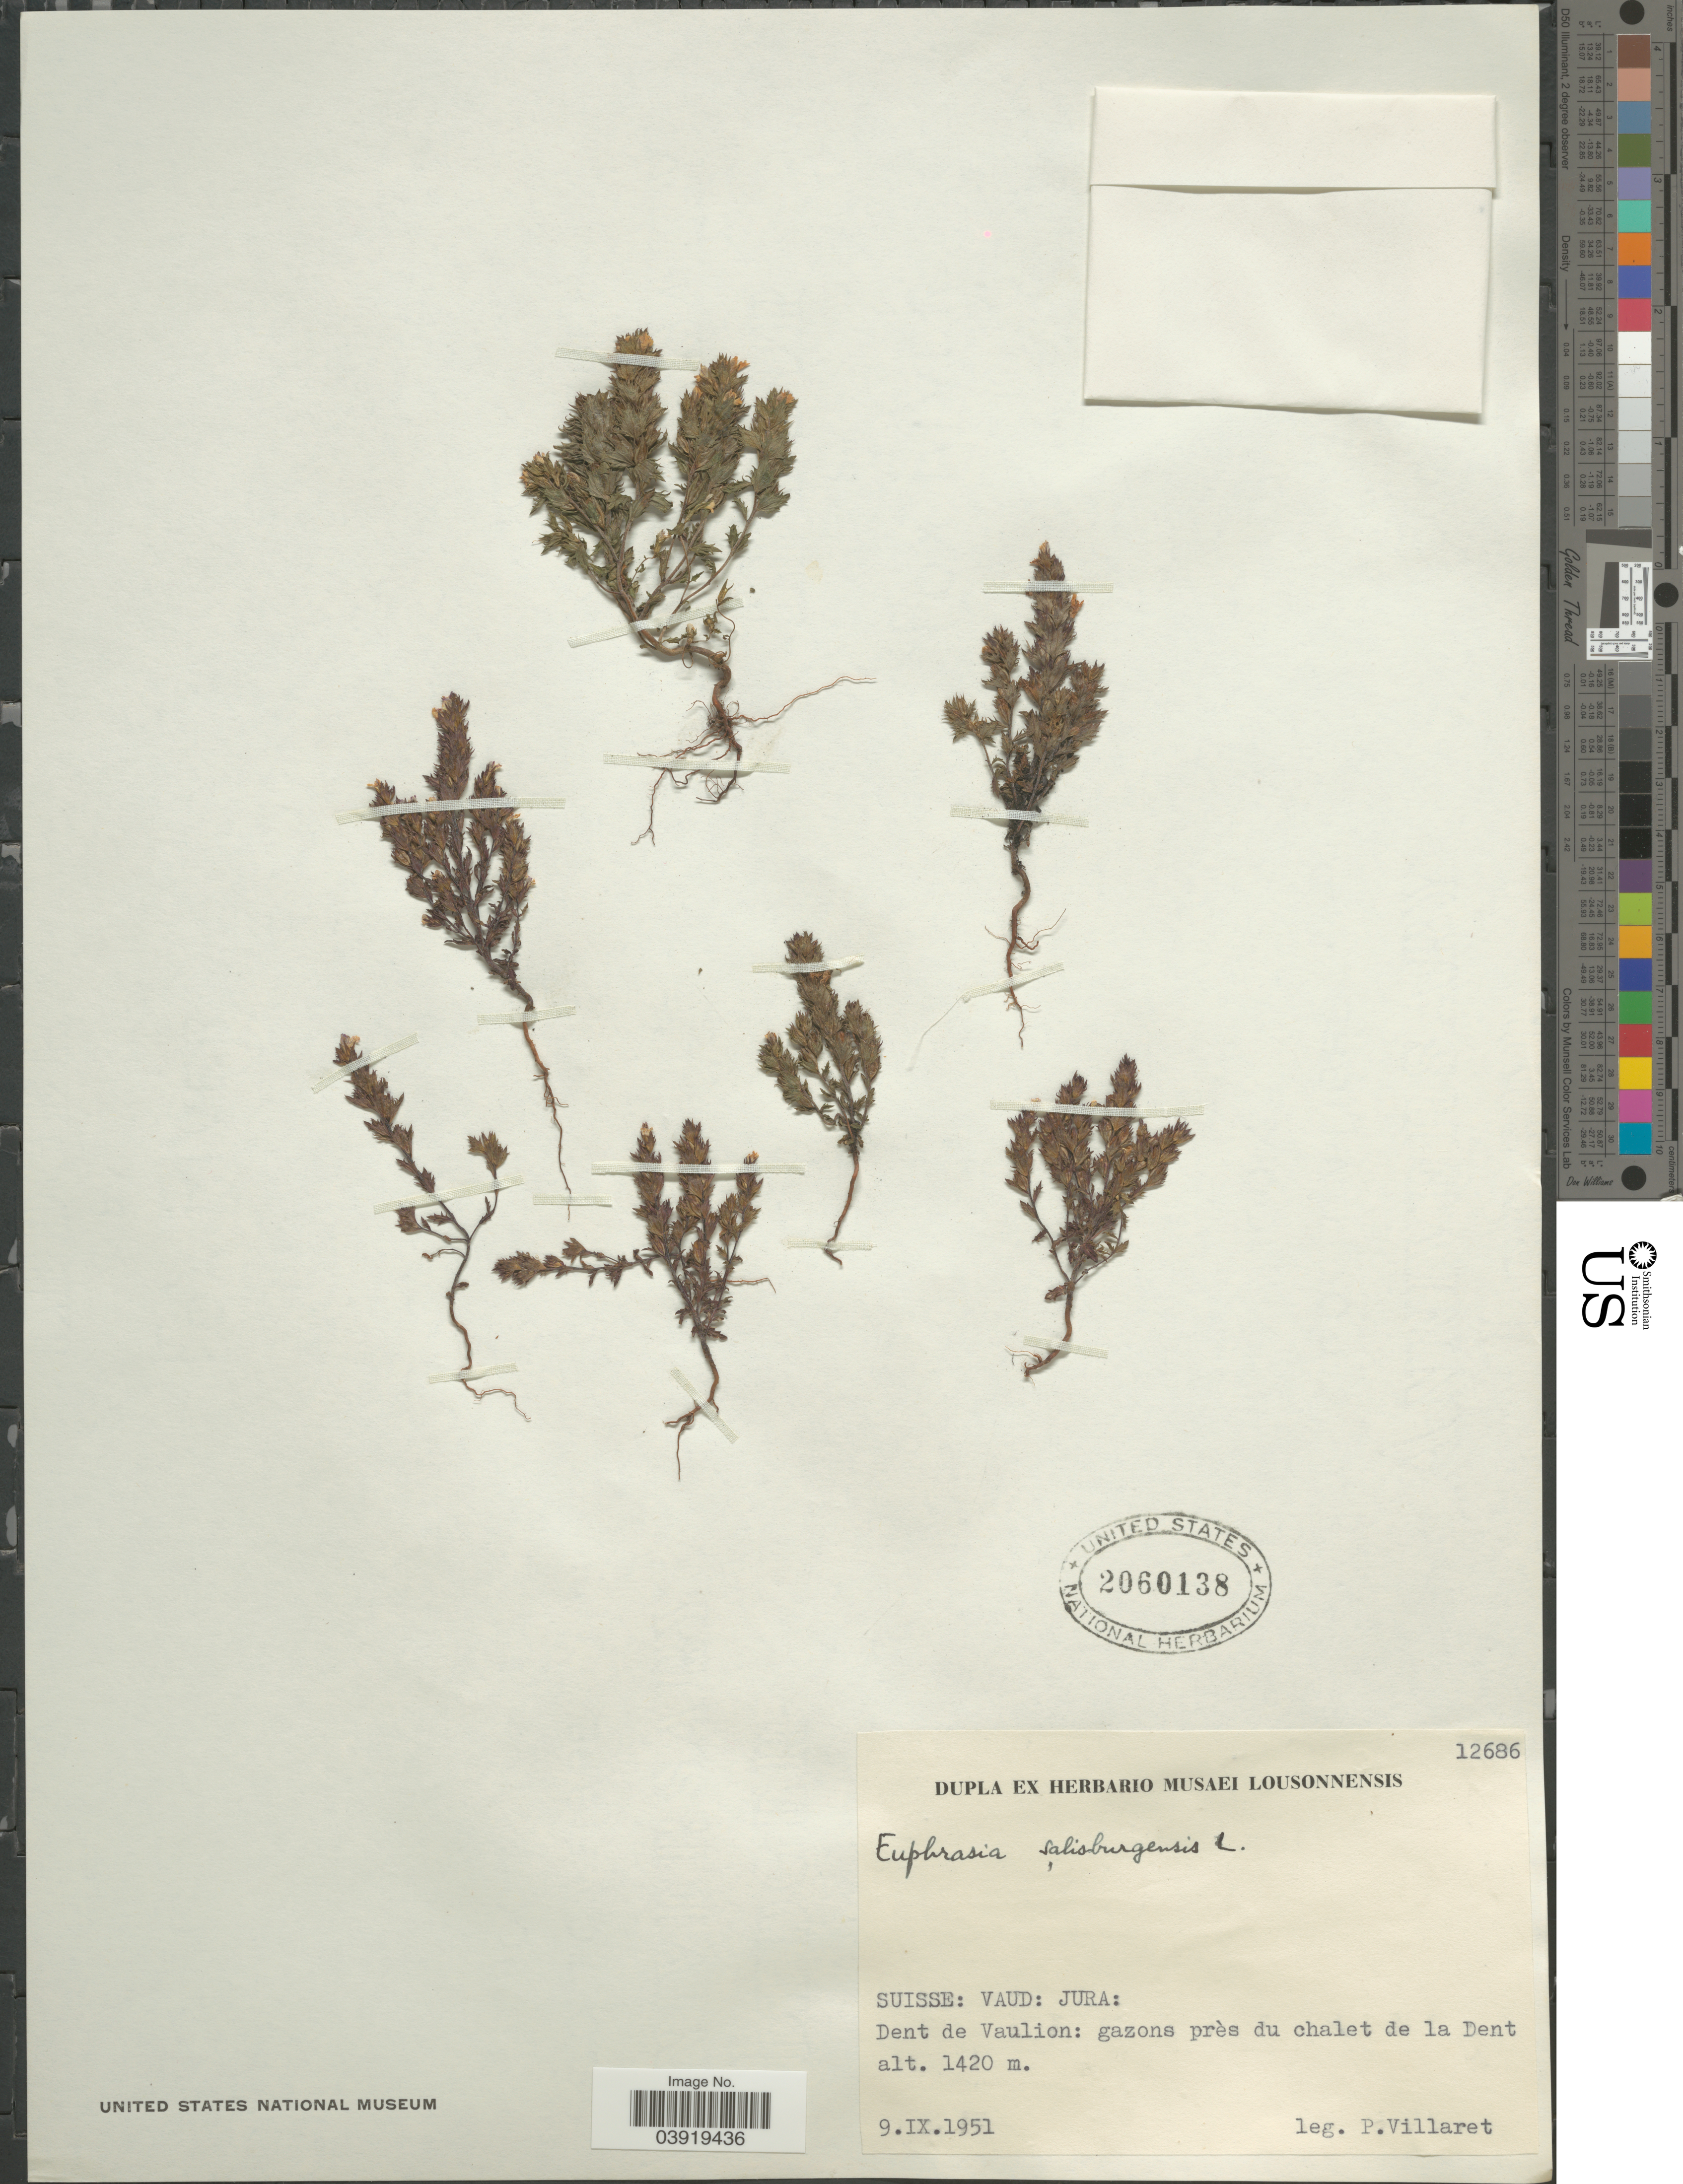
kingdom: Plantae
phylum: Tracheophyta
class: Magnoliopsida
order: Lamiales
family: Orobanchaceae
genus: Euphrasia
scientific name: Euphrasia salisburgensis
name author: Funck ex Hoppe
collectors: P. Villaret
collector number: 12686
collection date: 1951-09-09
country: Switzerland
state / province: Vaud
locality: Suisse: Jura: Dent de Vaulion: gazons près du chalet de la Dent.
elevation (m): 1420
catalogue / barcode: US 2060138